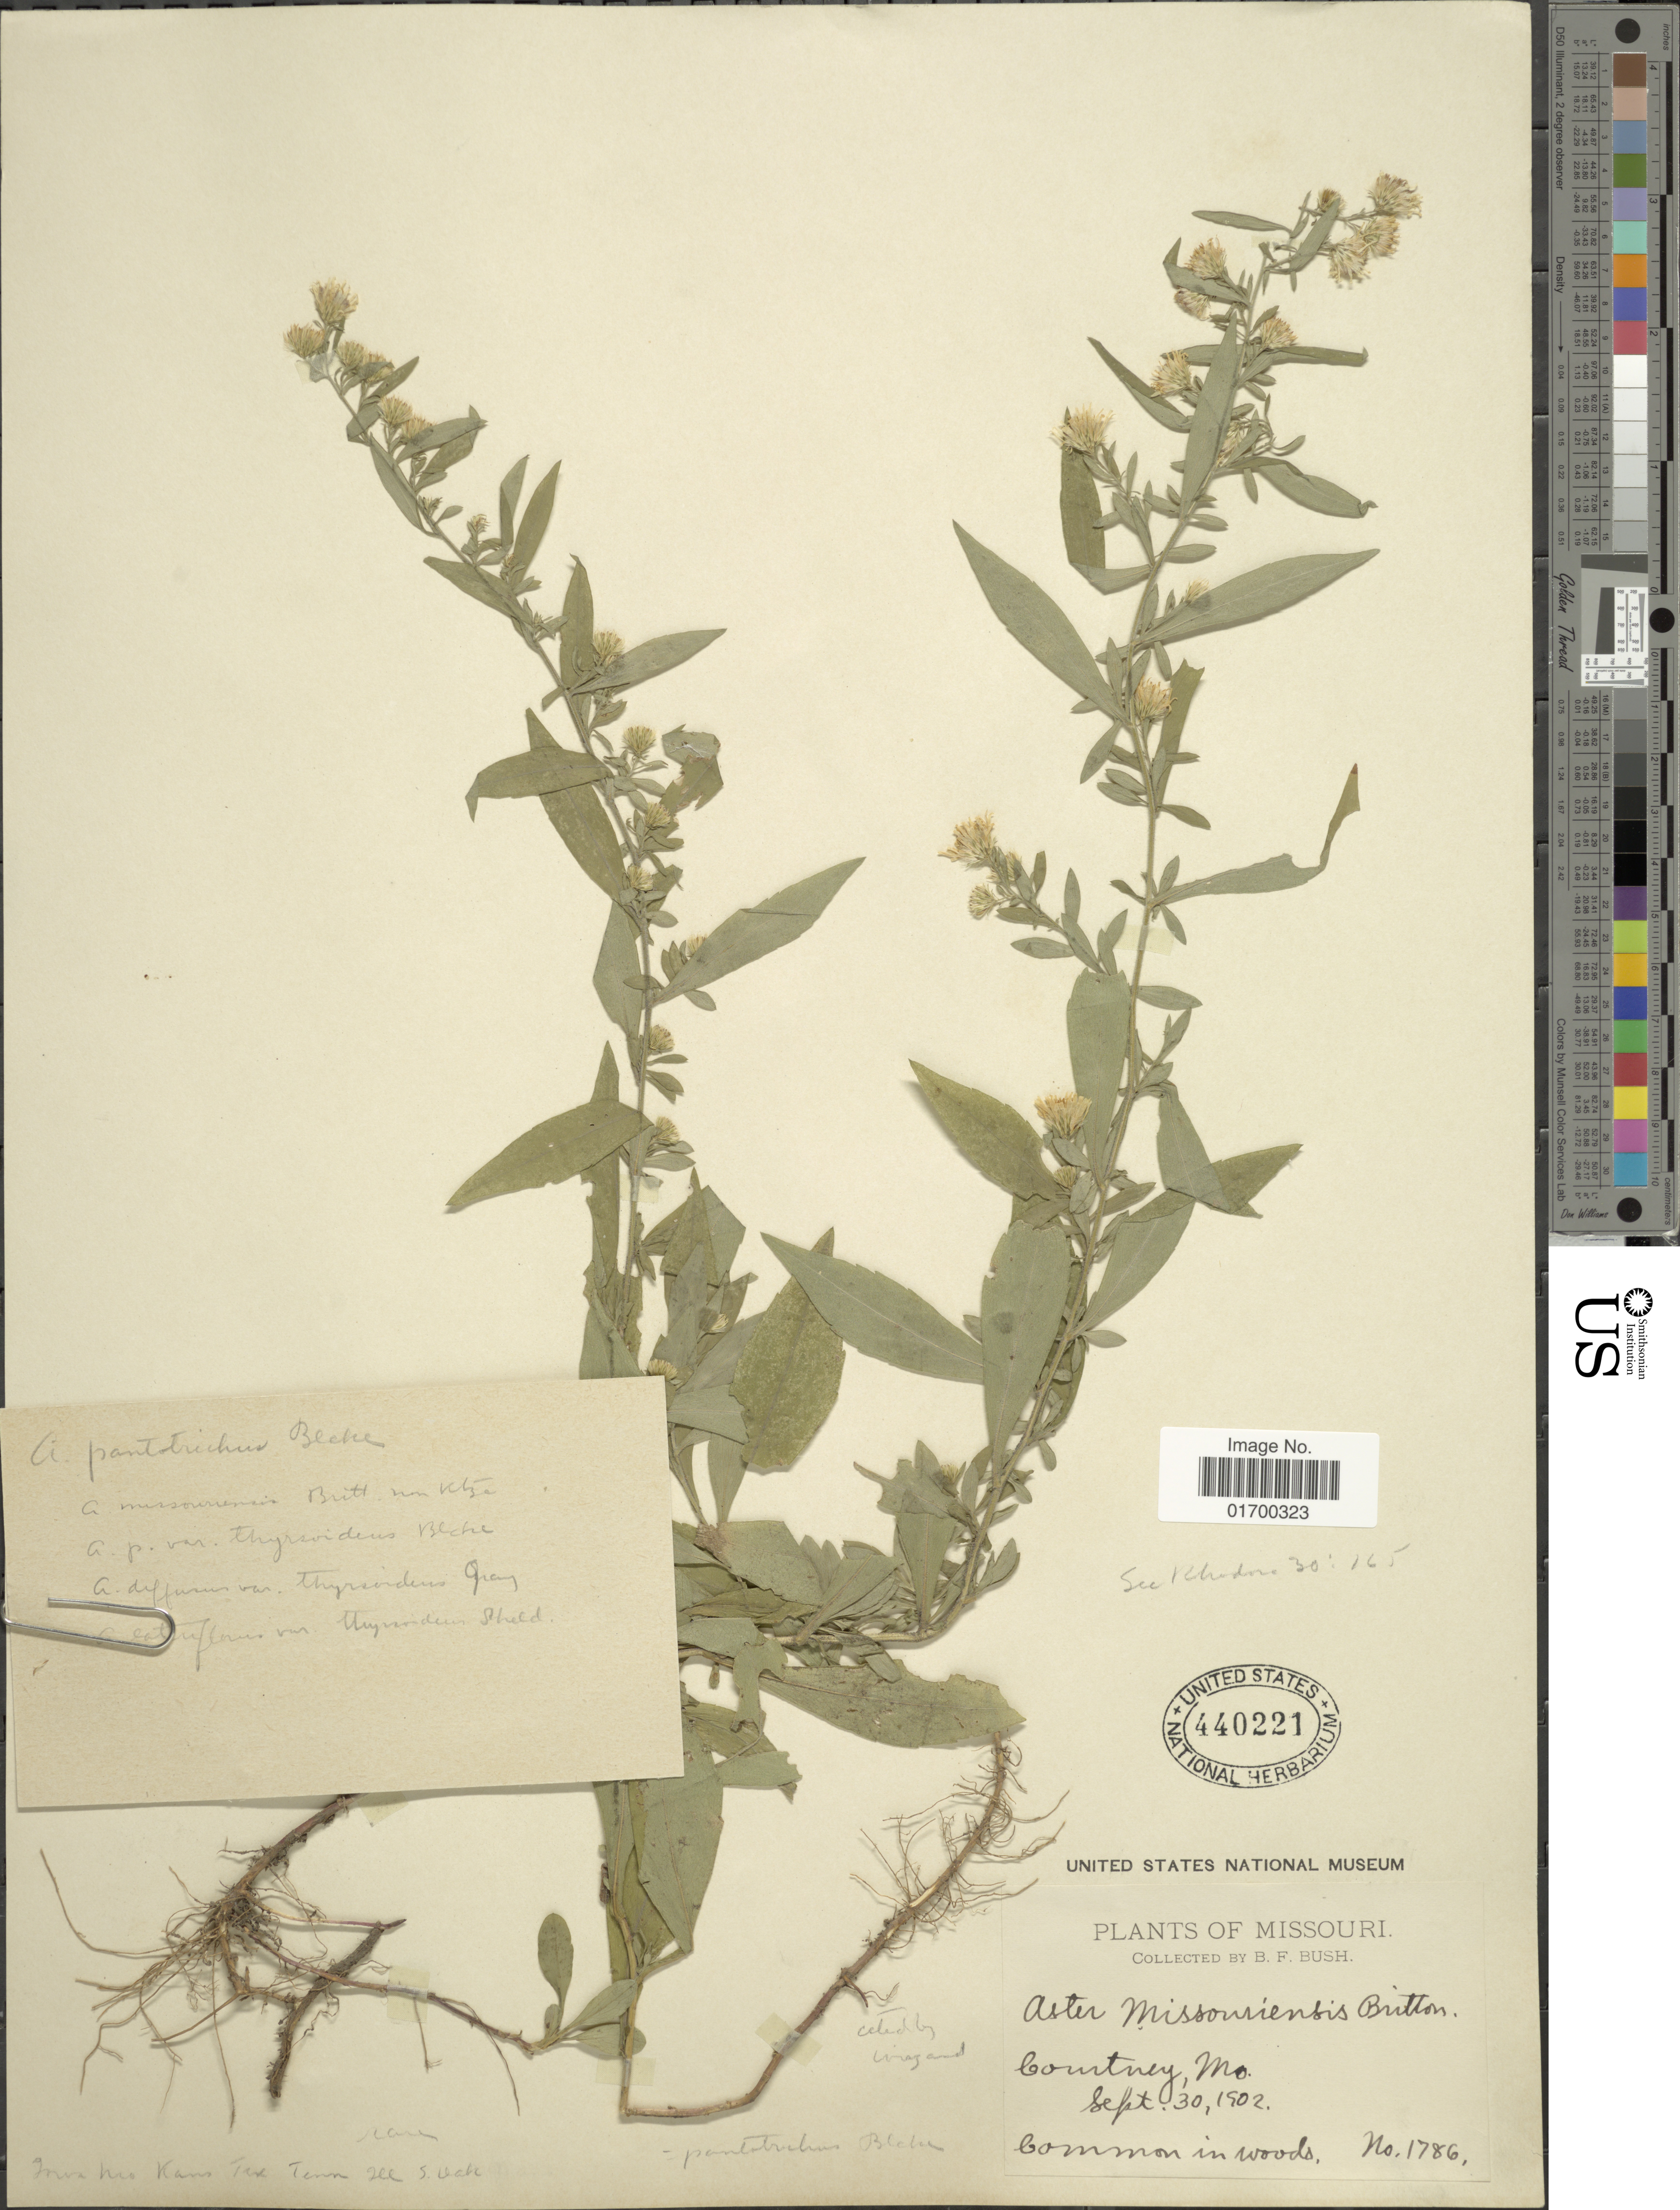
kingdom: Plantae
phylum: Tracheophyta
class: Magnoliopsida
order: Asterales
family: Asteraceae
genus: Symphyotrichum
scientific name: Symphyotrichum lateriflorum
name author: (L.) Á. Löve & D. Löve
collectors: B. F. Bush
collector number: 1786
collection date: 1902-09-30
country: United States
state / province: Missouri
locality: Courtnet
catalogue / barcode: US 440221